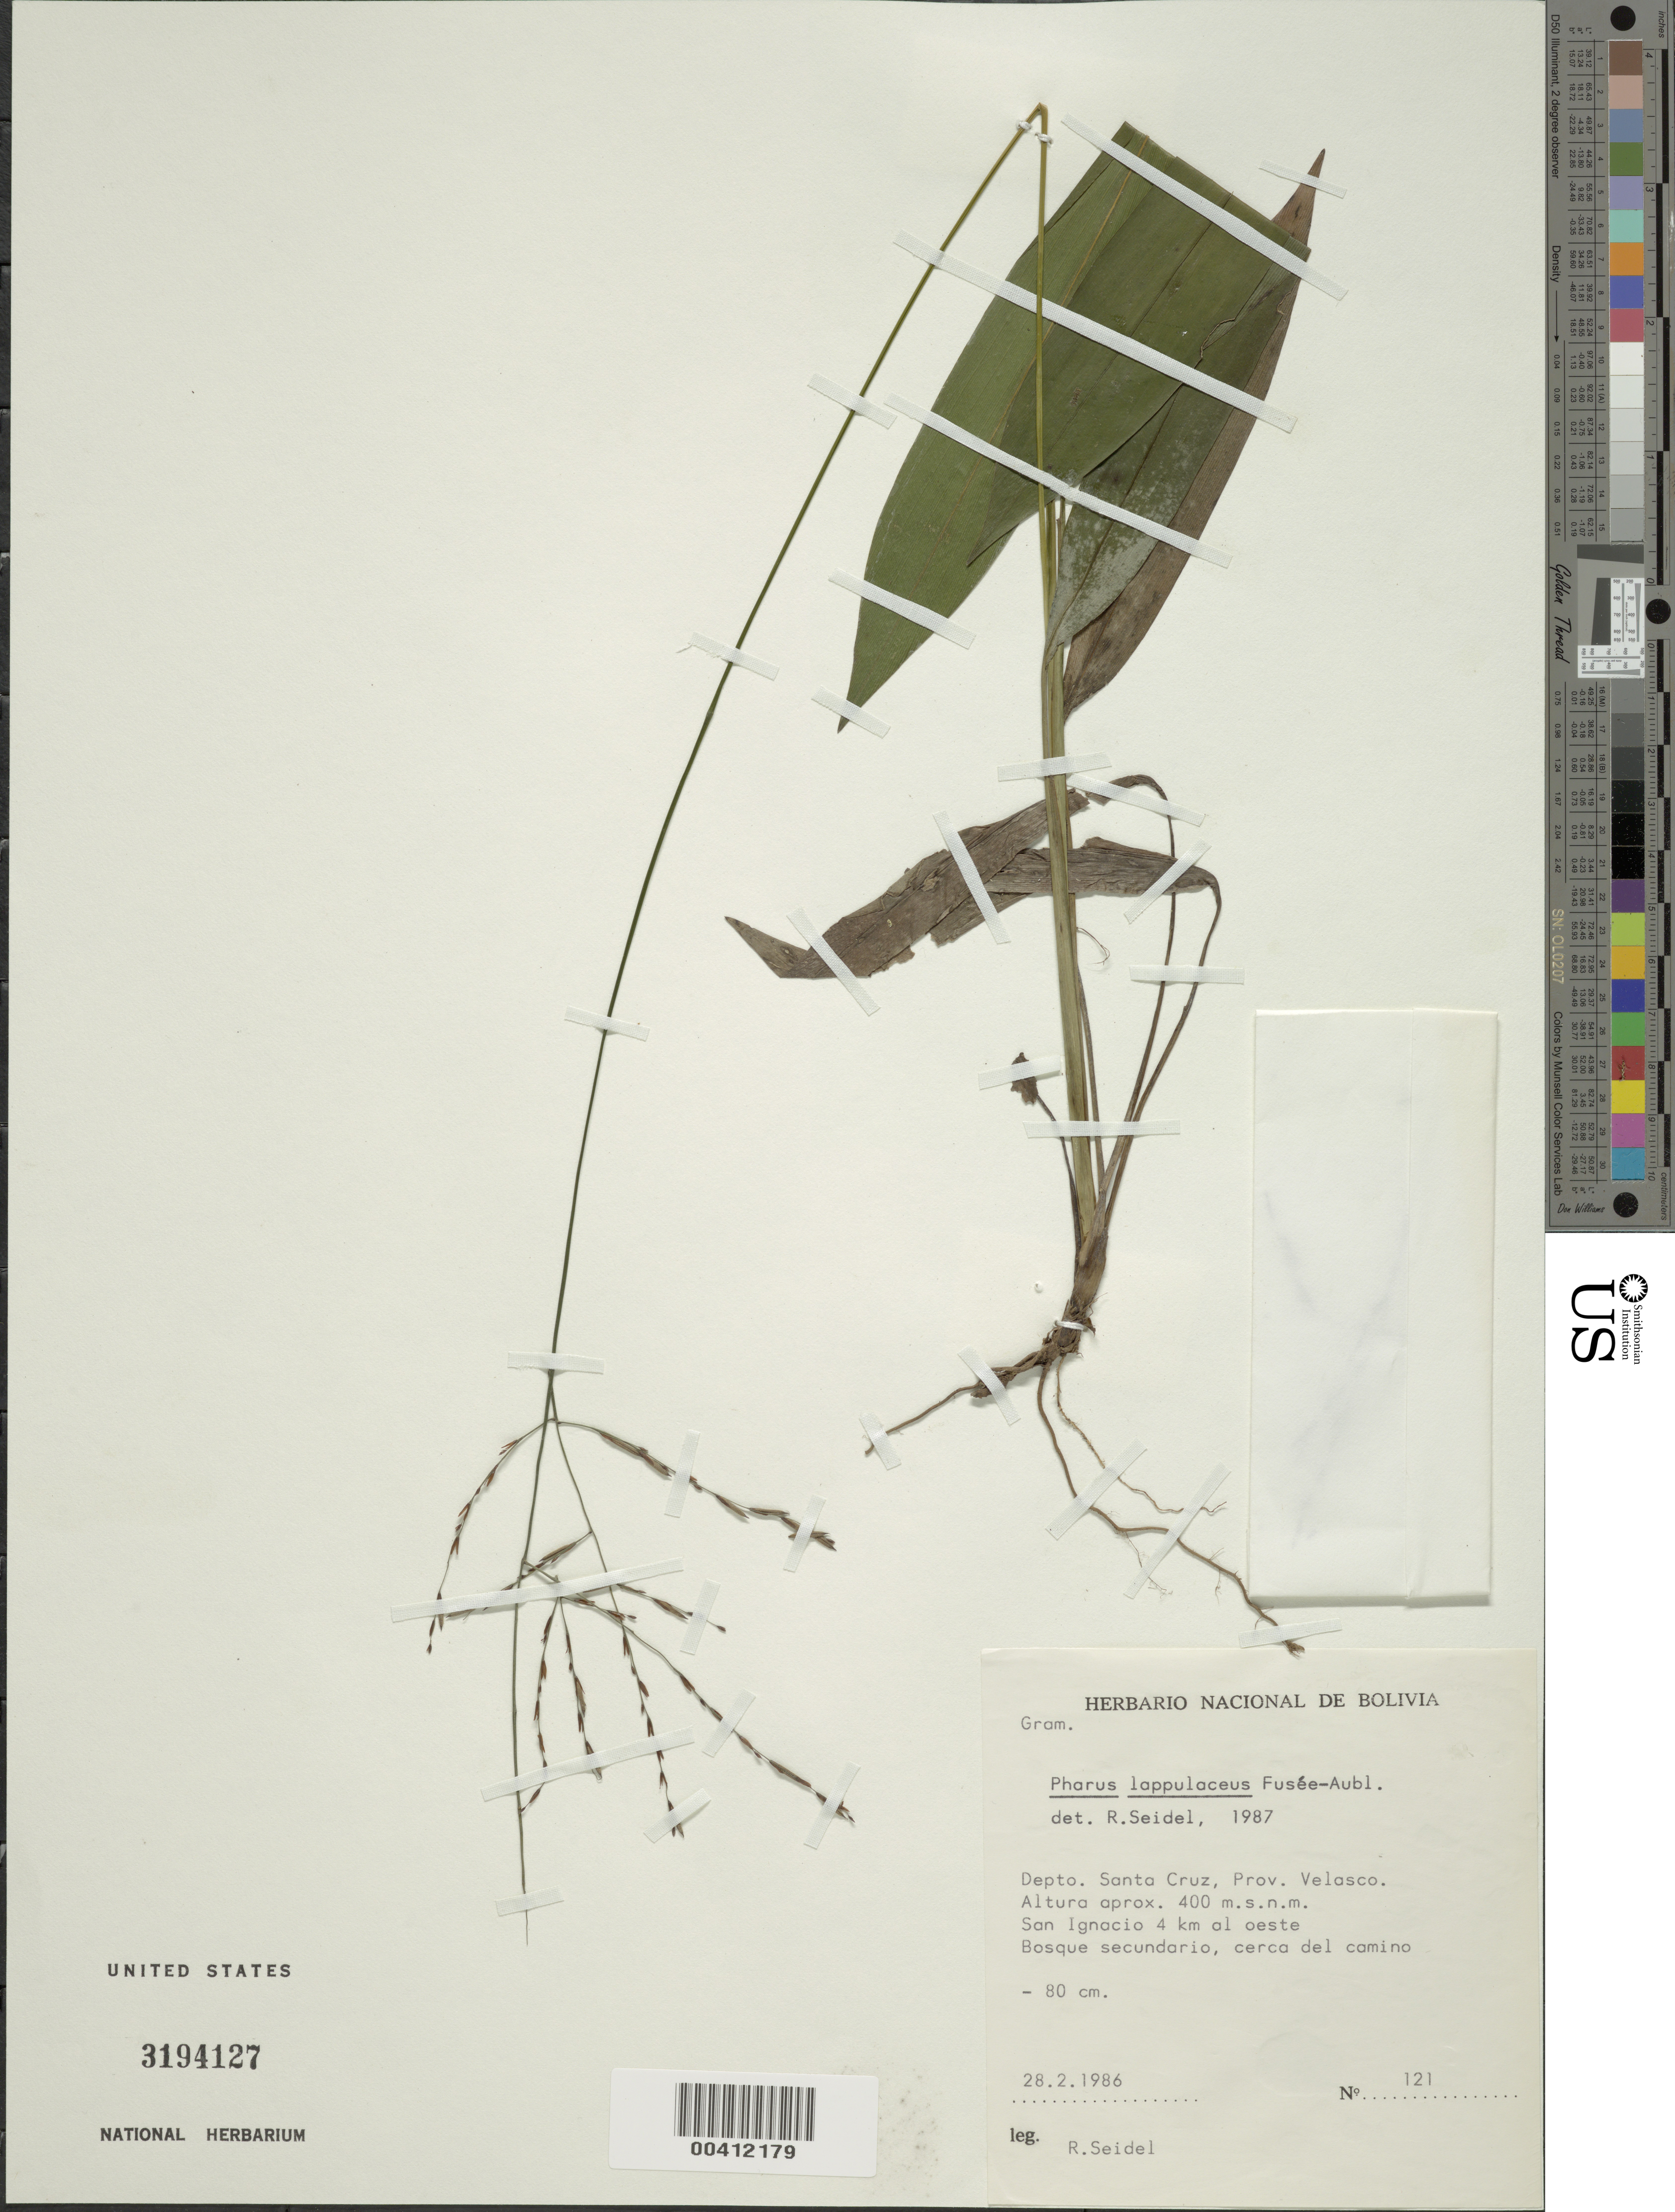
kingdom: Plantae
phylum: Tracheophyta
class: Liliopsida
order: Poales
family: Poaceae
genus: Pharus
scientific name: Pharus lappulaceus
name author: Aubl.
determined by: Seidel, R.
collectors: R. Seidel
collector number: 121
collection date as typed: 28 Feb 1986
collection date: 1986-02-28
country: Bolivia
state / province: Santa Cruz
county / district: Velasco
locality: San Ignacio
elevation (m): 400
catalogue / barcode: US 3194127